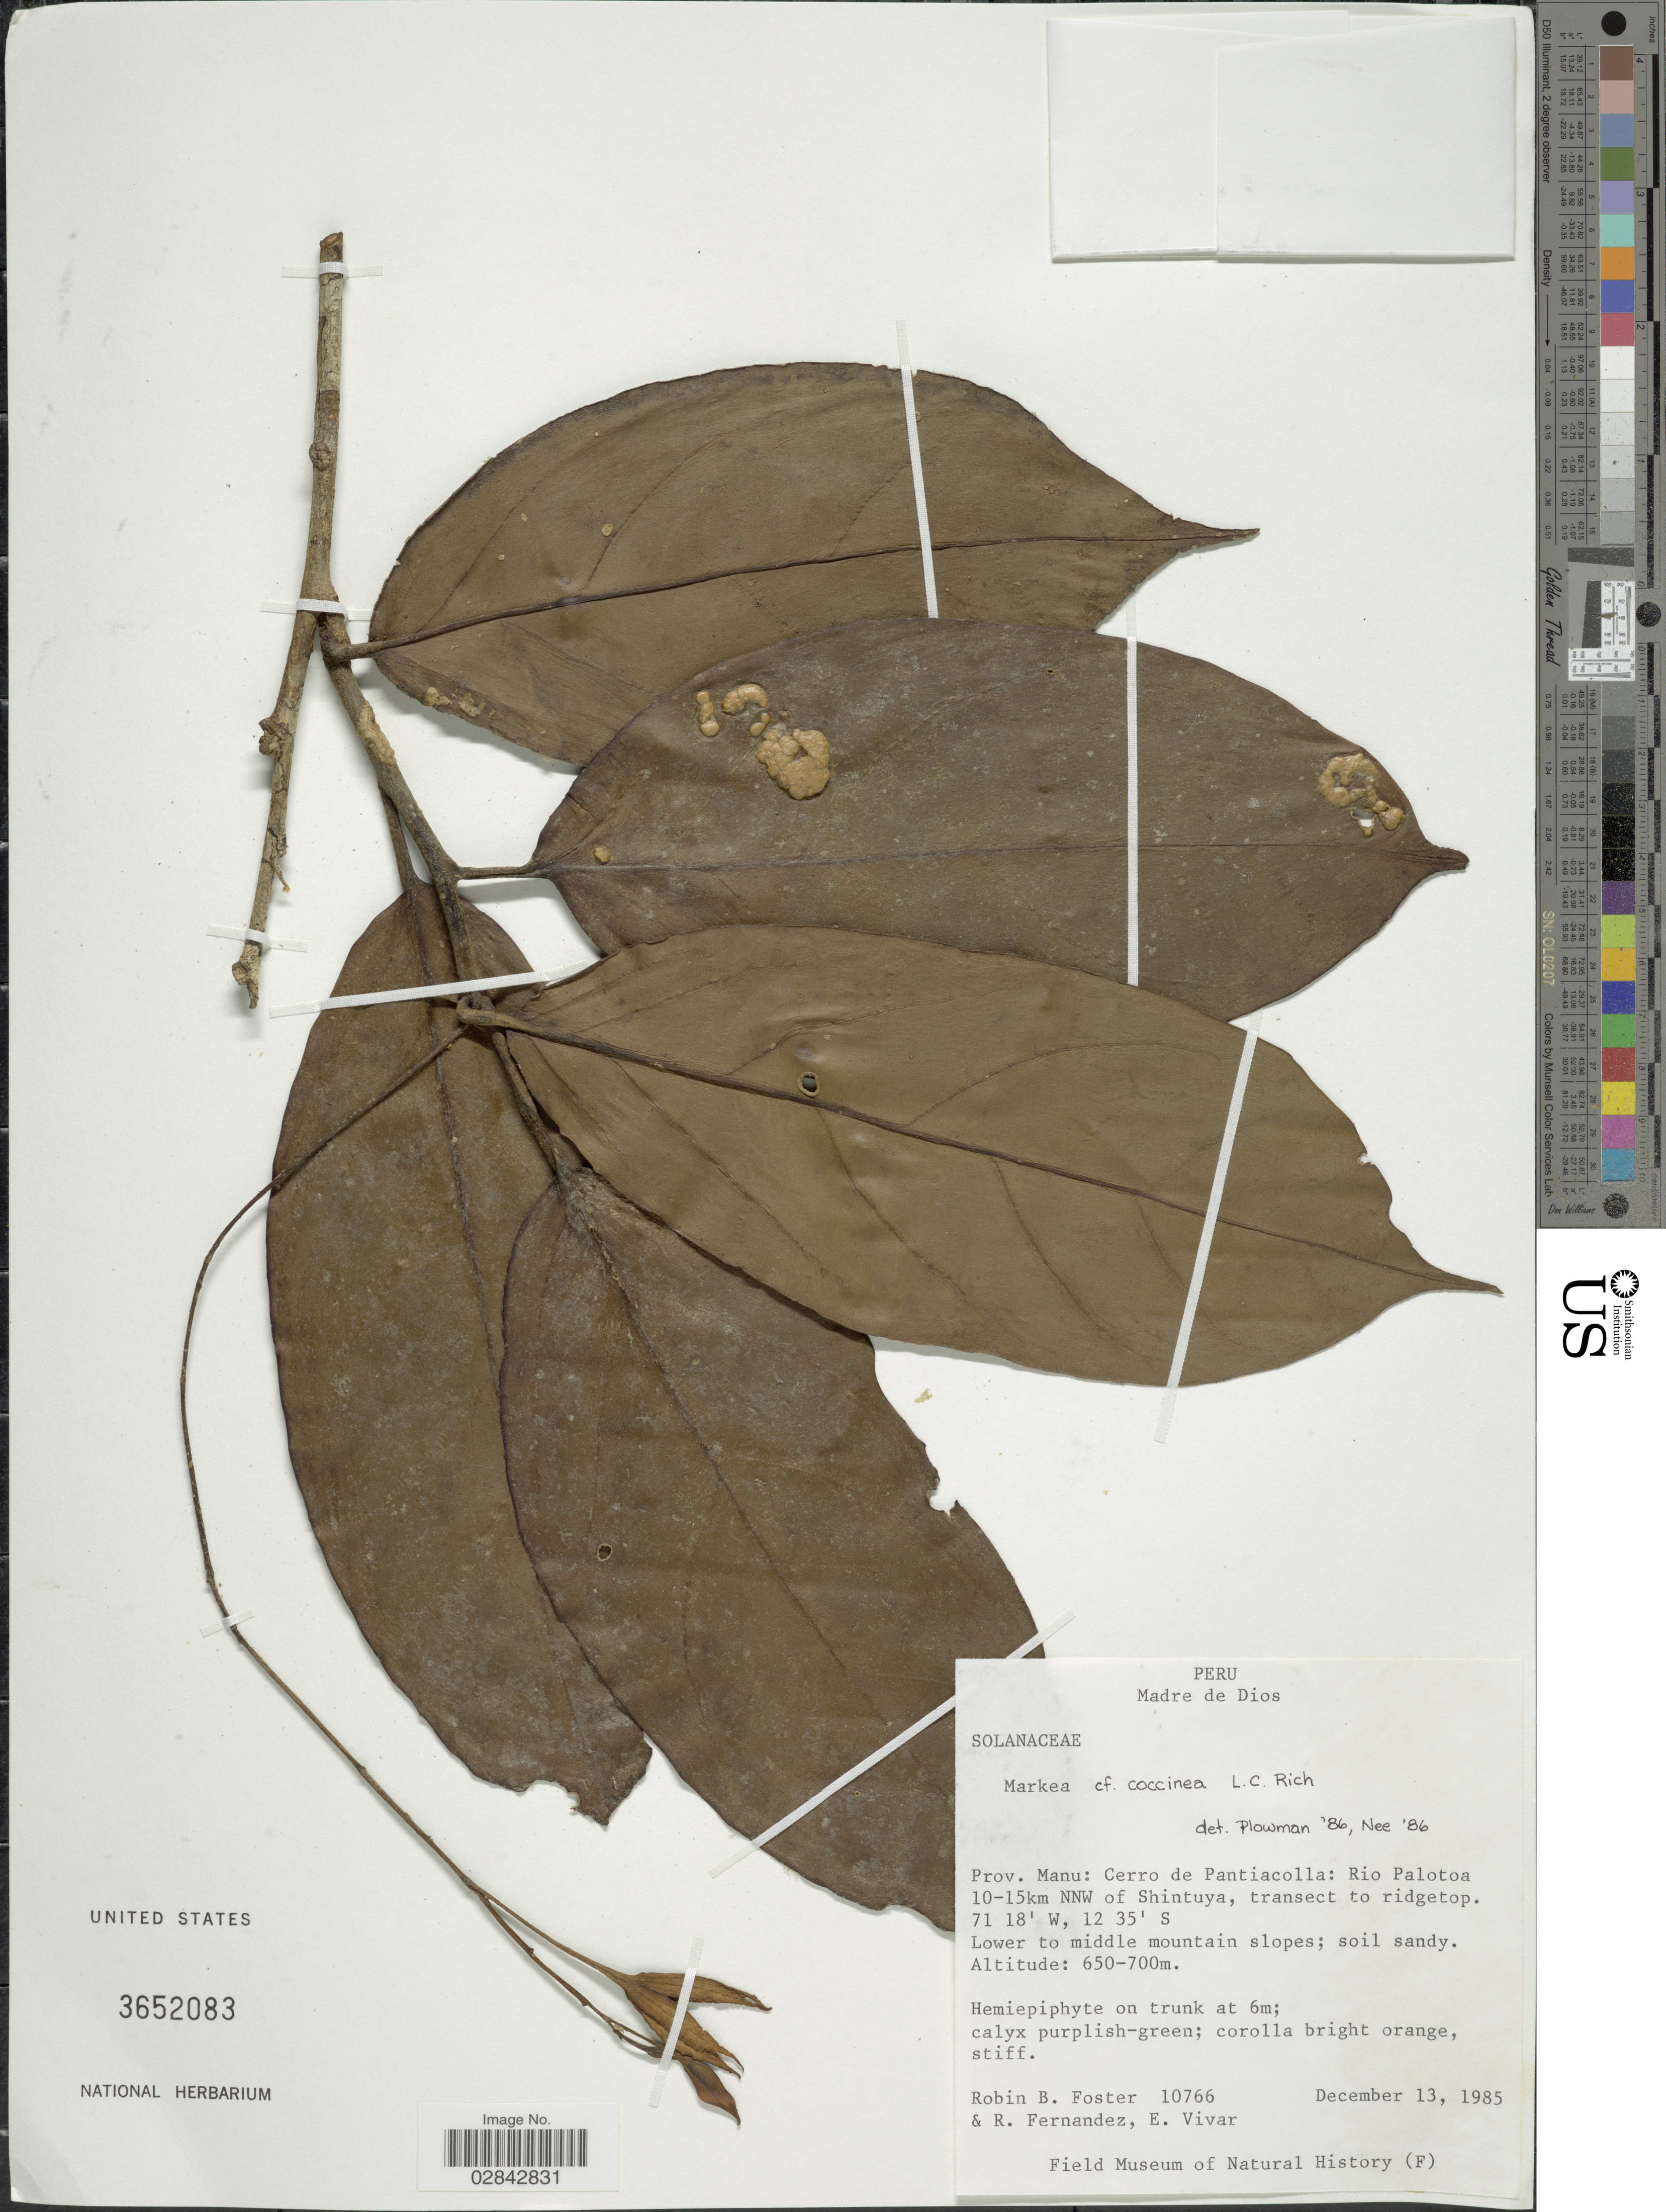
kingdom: Plantae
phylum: Tracheophyta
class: Magnoliopsida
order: Solanales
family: Solanaceae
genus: Markea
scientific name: Markea coccinea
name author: Rich.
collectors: R. B. Foster, R. Fernandez & E. Vivar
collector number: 10766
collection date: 1985-12-13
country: Peru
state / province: Madre de Dios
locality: Prov. Manu: Cerro de Pantiacolla: Rio Palotoa 10-15 km NNW of Shintuya, transect to ridgetop.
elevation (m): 650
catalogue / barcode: US 3652083